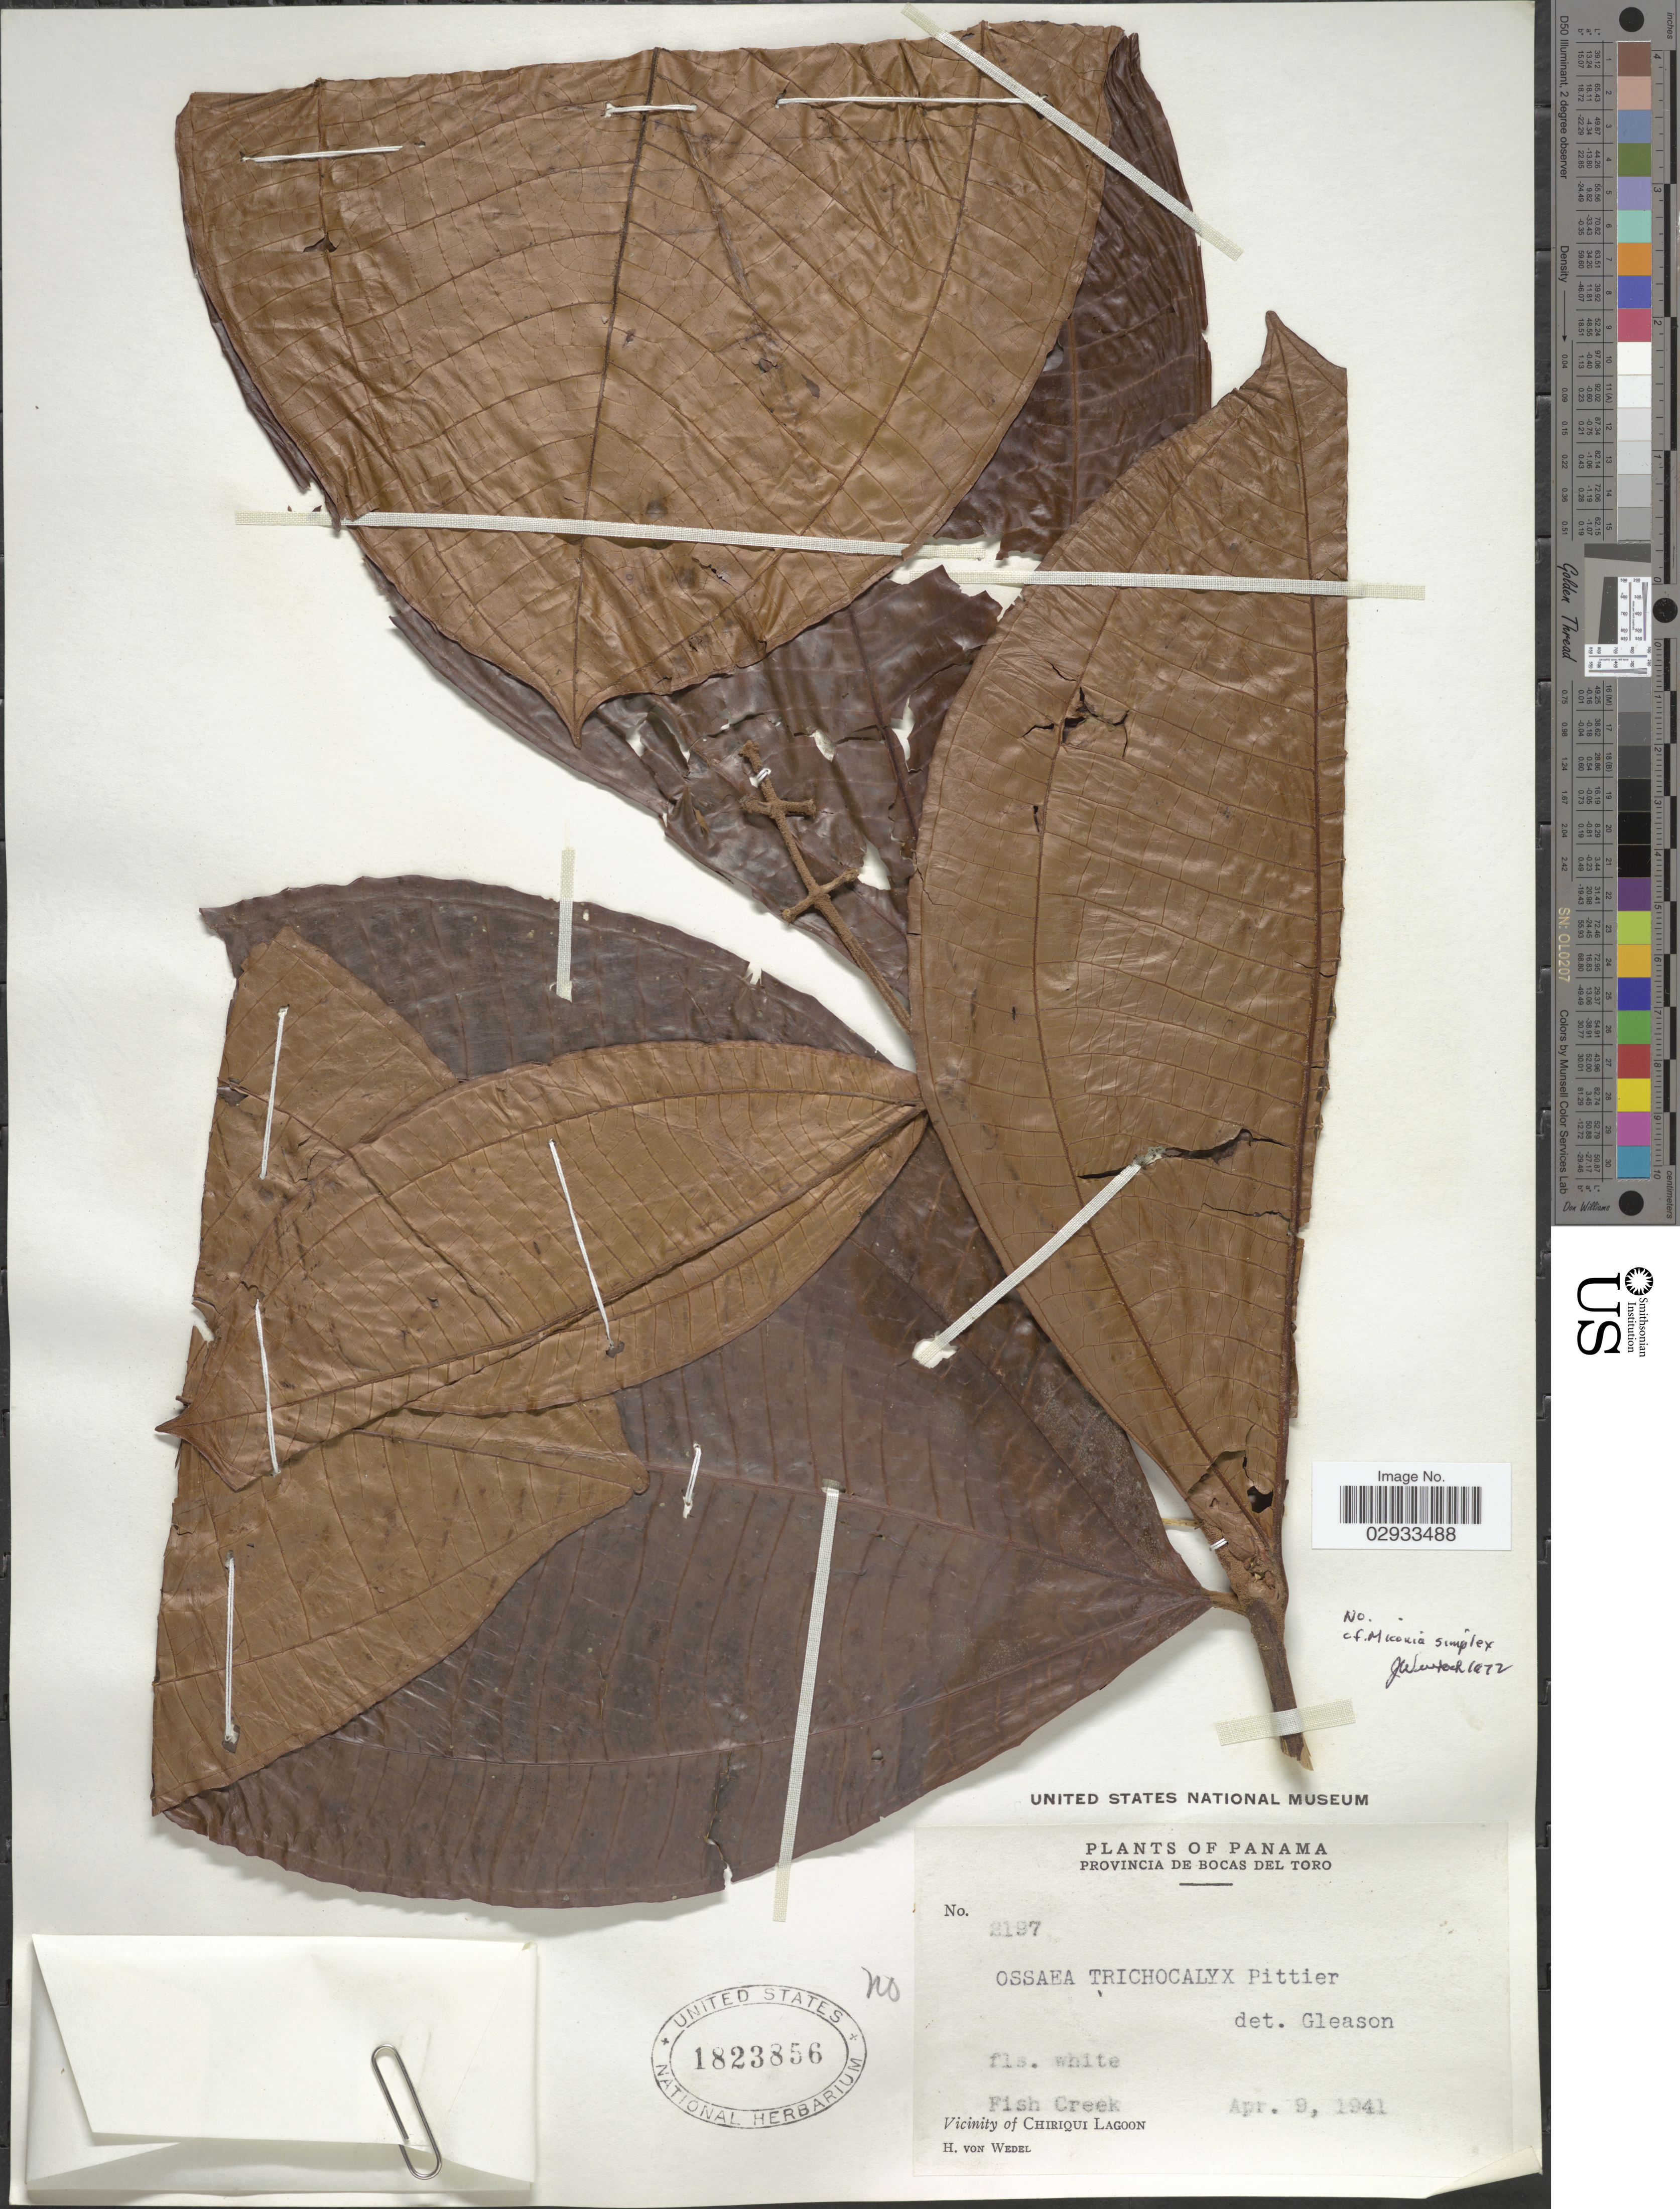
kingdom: Plantae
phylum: Tracheophyta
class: Magnoliopsida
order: Myrtales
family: Melastomataceae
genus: Miconia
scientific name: Miconia simplex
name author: Triana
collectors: H. von Wedel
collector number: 2197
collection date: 1941-04-09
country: Panama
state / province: Bocas del Toro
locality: Fish Creek. Vicinity of Chiriqui Lagoon.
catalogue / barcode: US 1823856